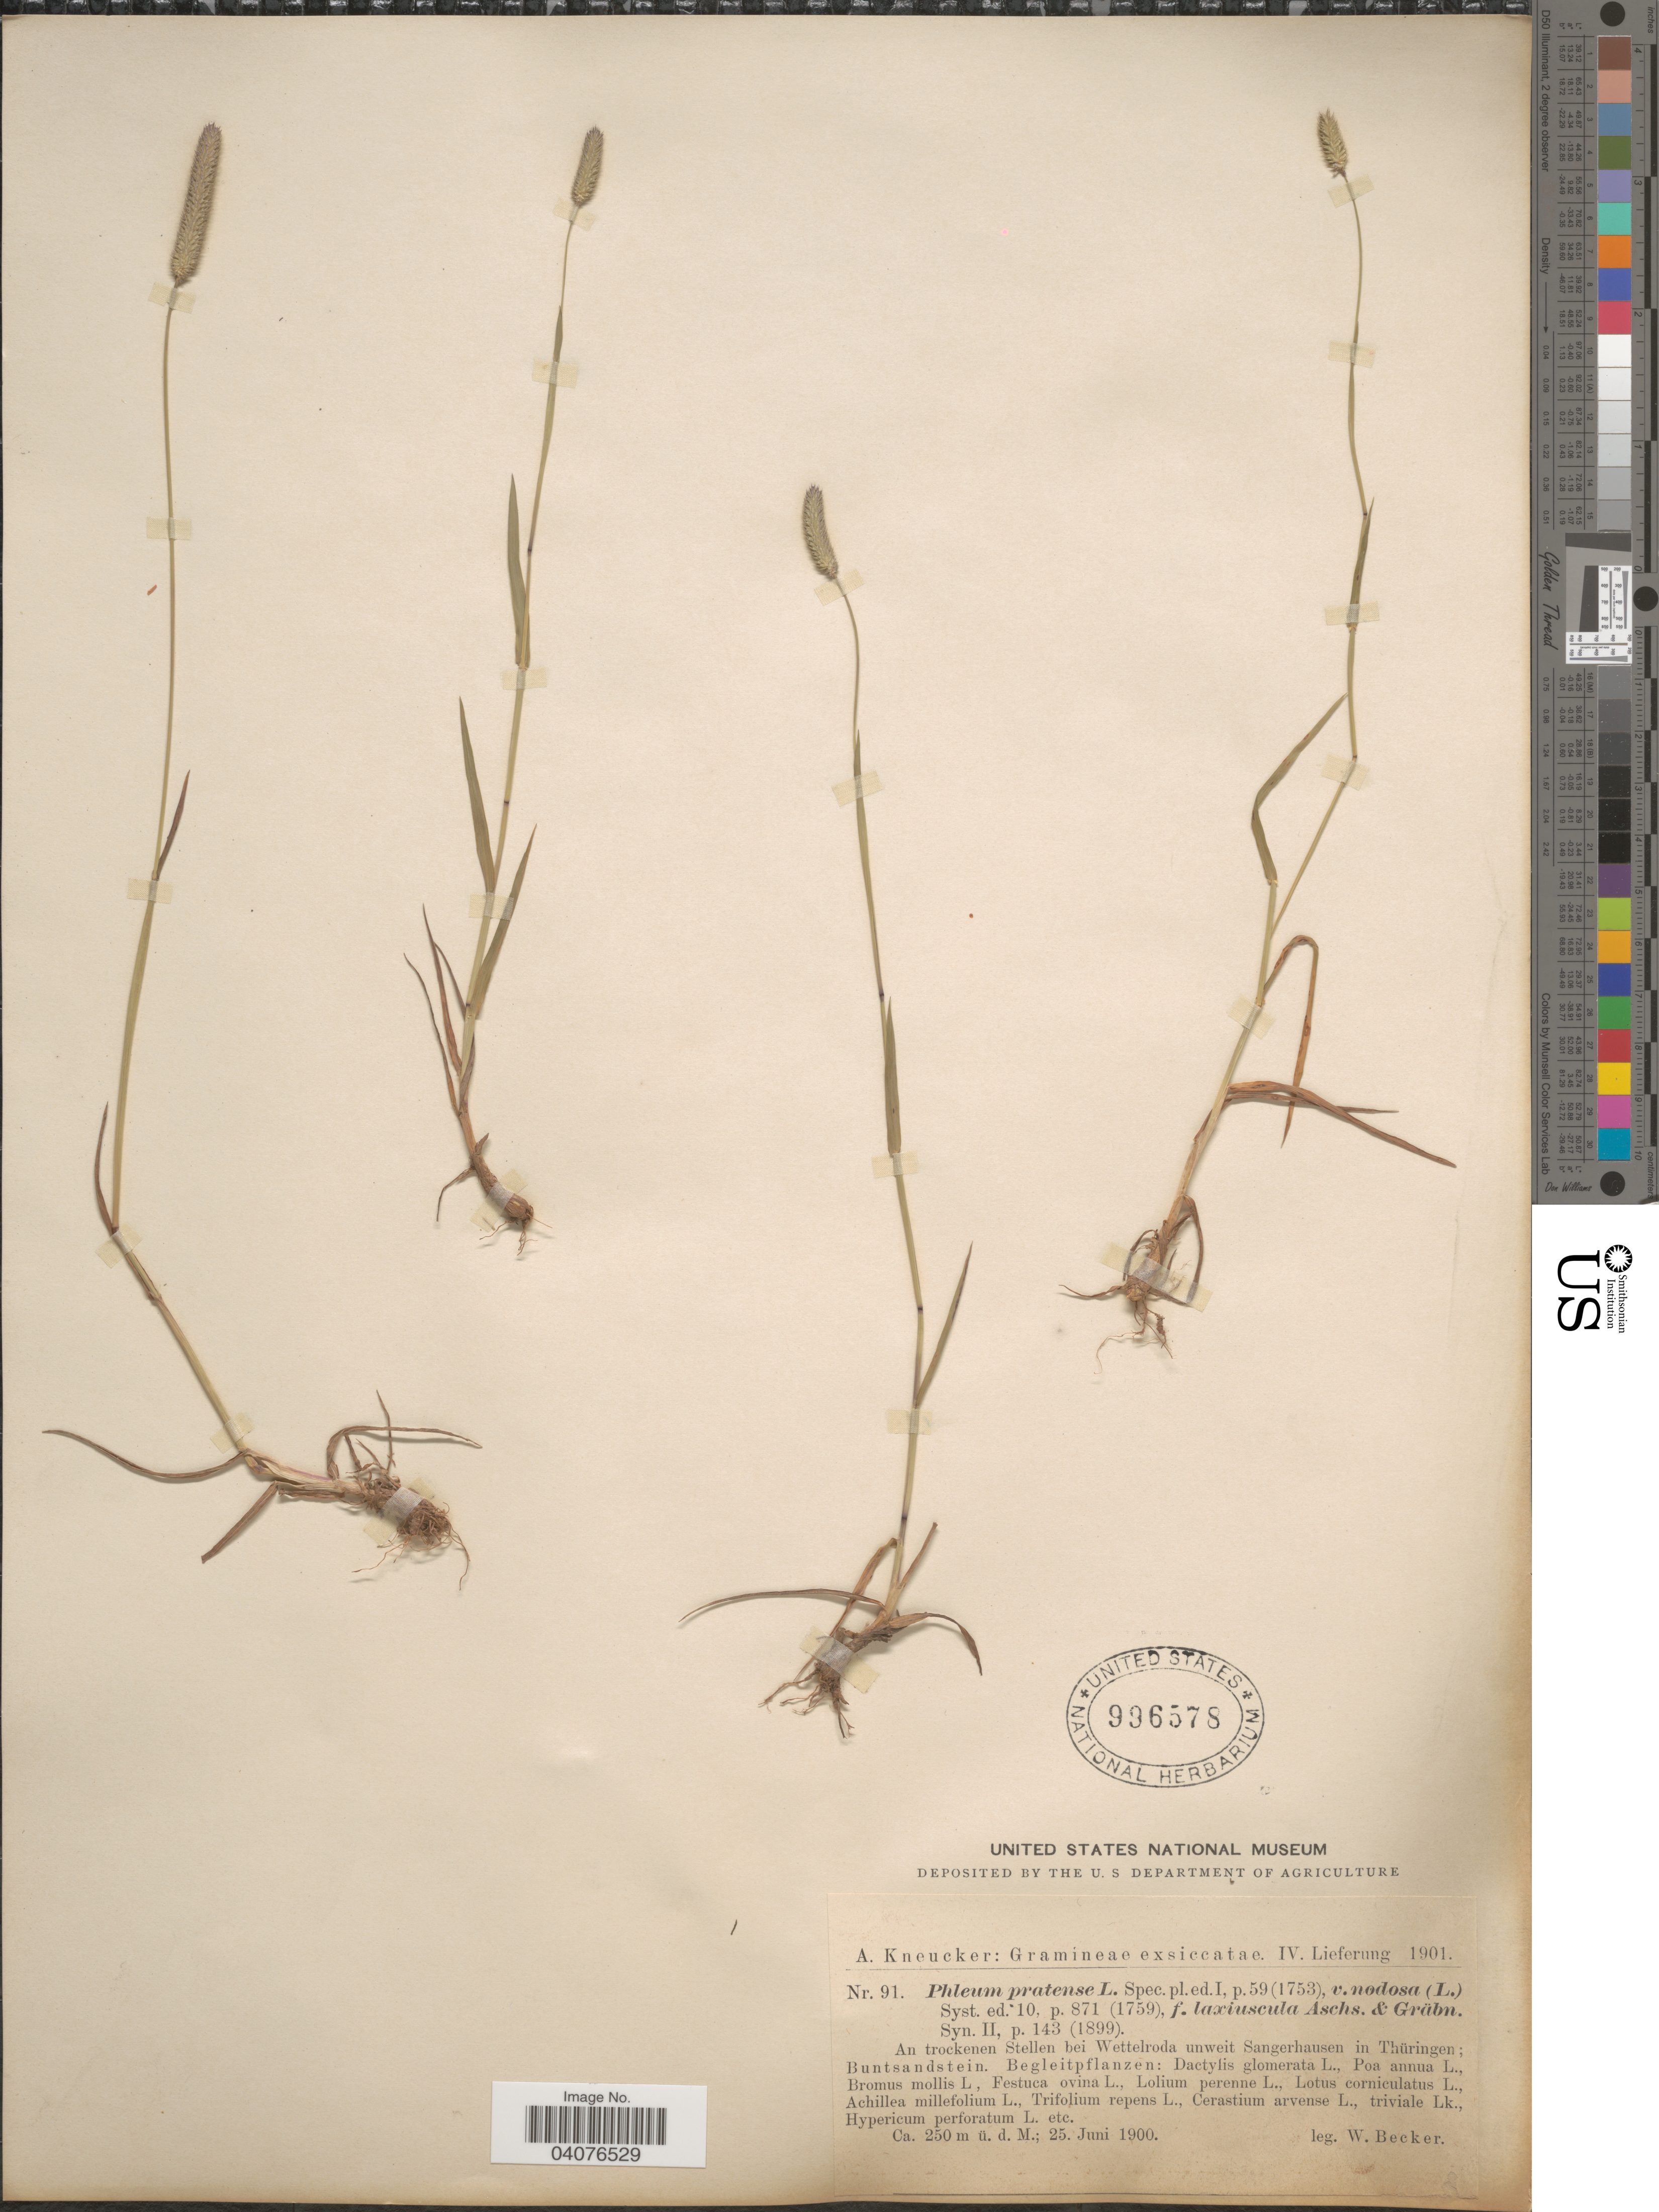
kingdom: Plantae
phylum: Tracheophyta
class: Liliopsida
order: Poales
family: Poaceae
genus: Phleum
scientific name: Phleum pratense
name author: L.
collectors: W. Becker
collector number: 91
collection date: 1900-06-25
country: Germany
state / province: Thuringia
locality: An trockenen Stellen bei Wettelroda unweit Sangerhausen; Buntsandstein.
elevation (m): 250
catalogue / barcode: US 996578